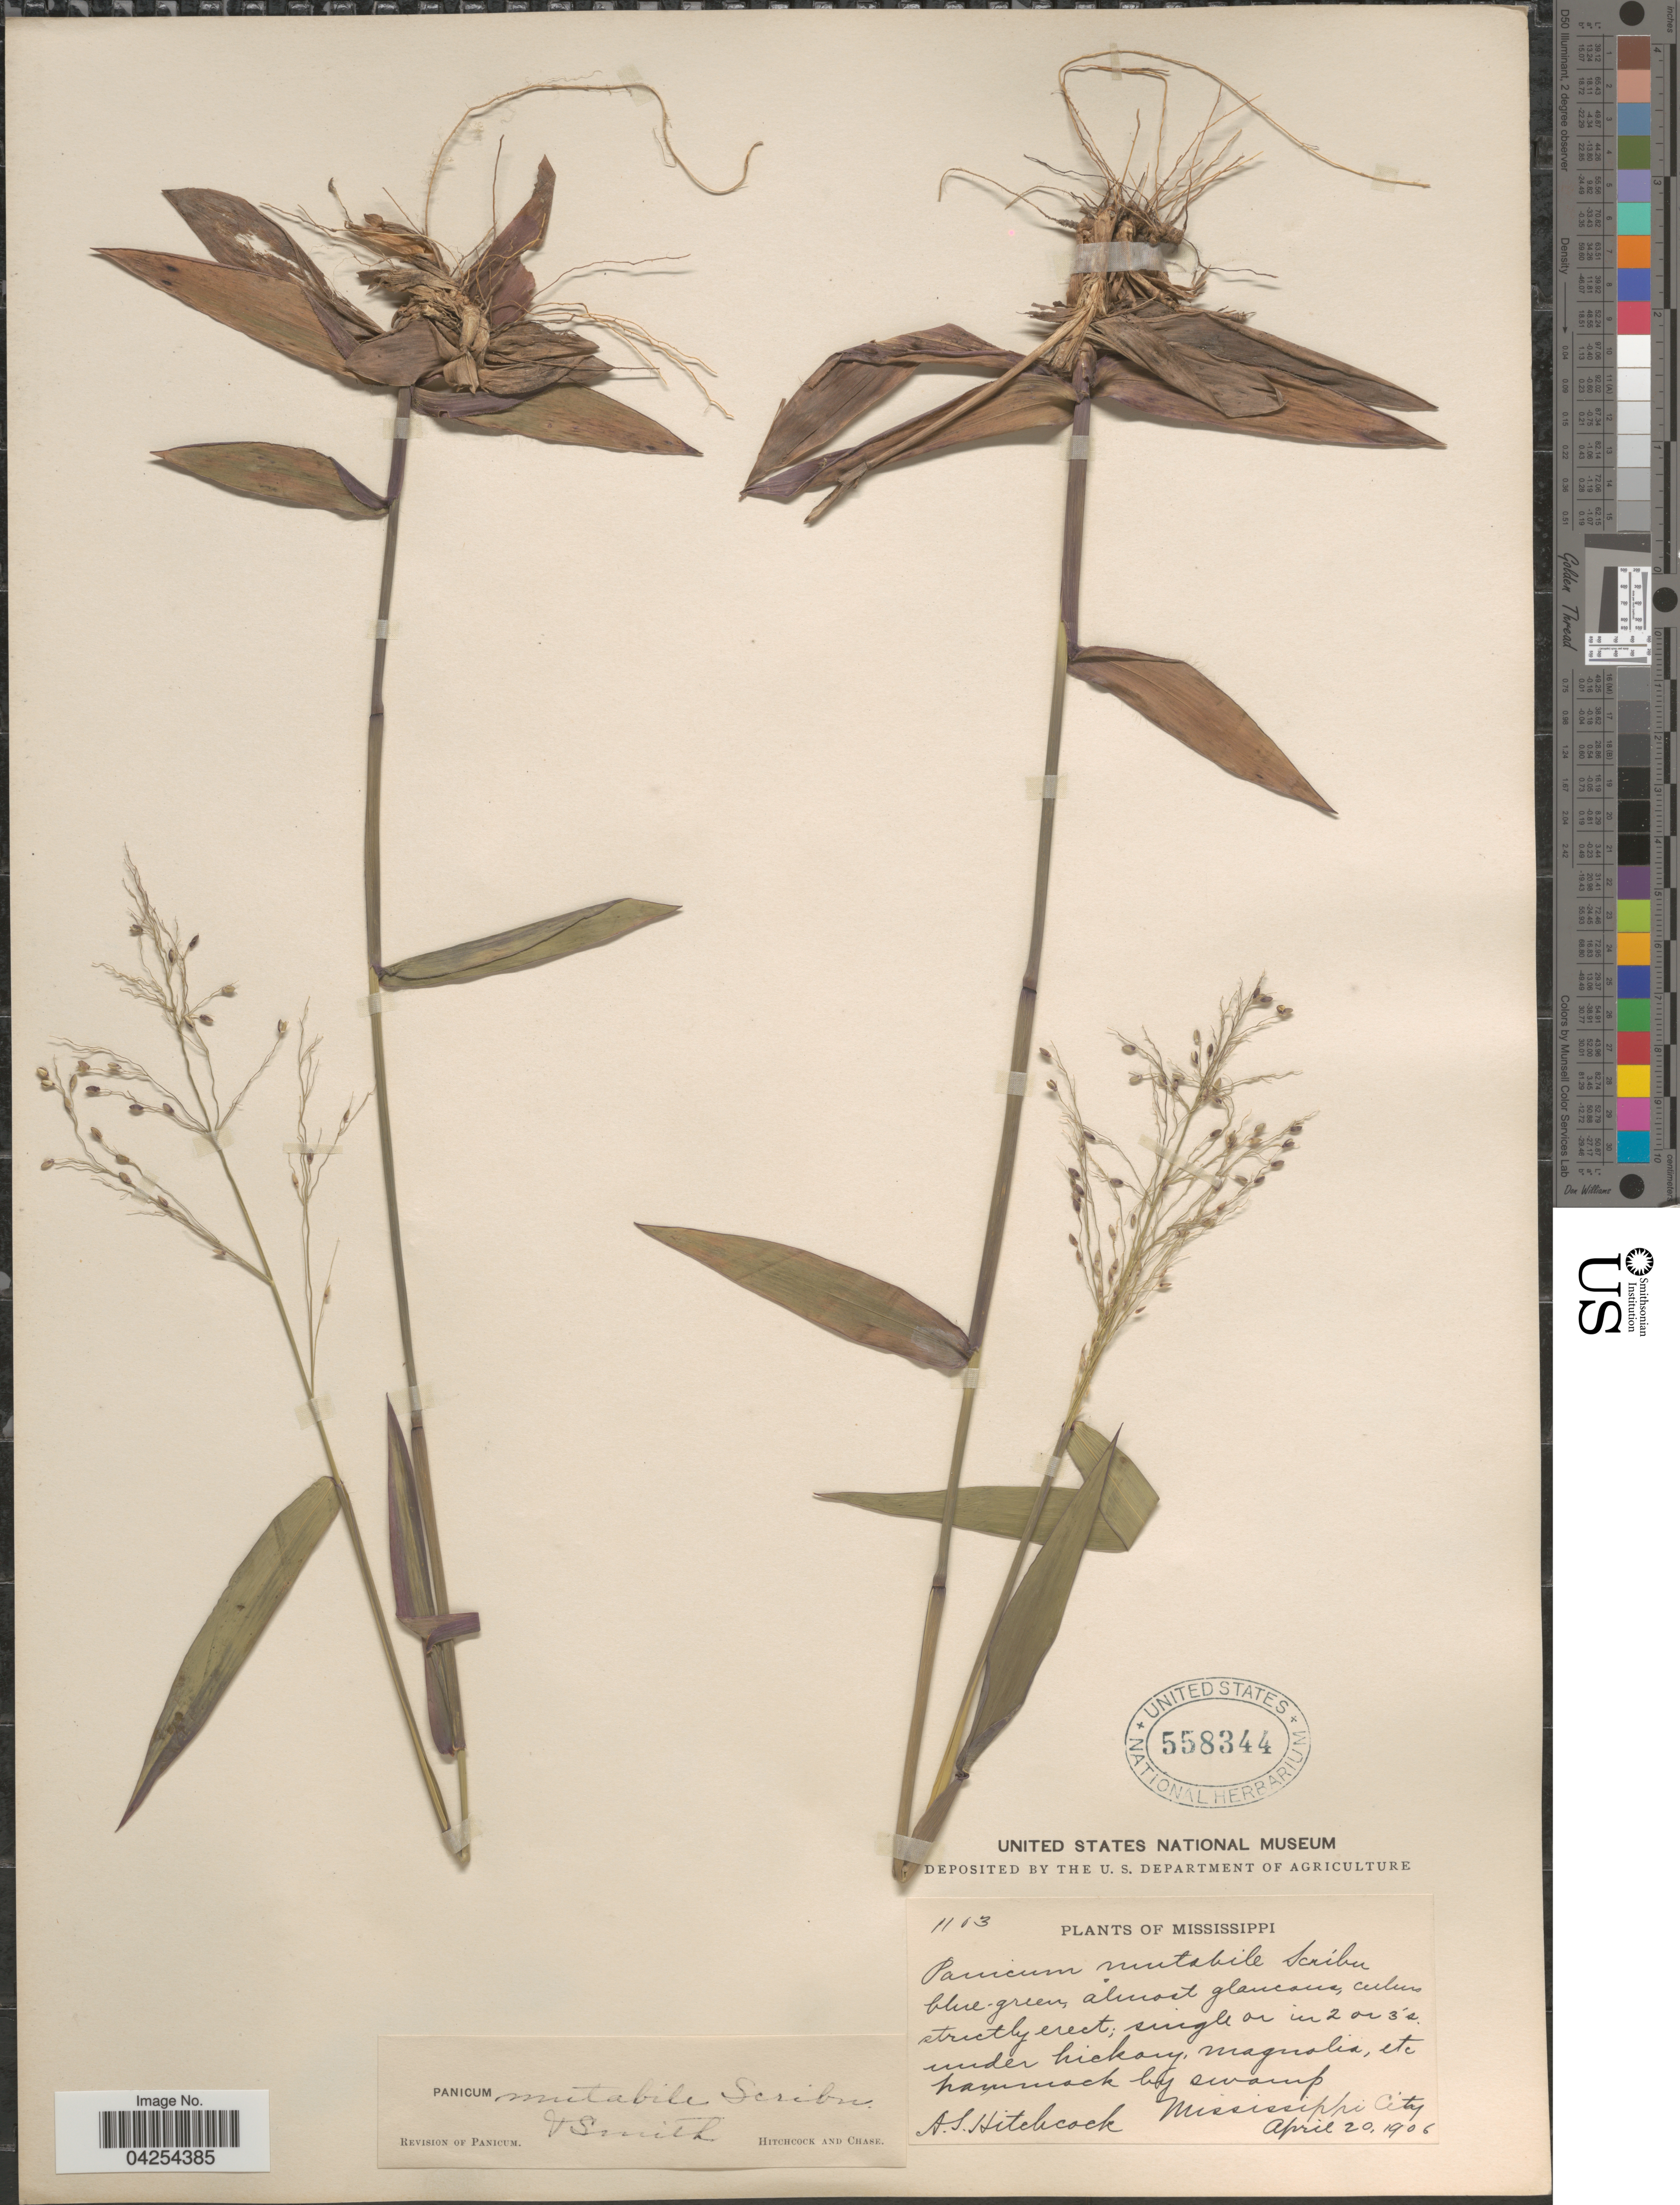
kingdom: Plantae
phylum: Tracheophyta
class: Liliopsida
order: Poales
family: Poaceae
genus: Dichanthelium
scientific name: Dichanthelium commutatum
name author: (Schult.) Gould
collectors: A. S. Hitchcock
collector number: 1103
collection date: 1906-04-20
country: United States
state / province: Mississippi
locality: Hammock by swamp. Mississippi City.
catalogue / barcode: US 558344